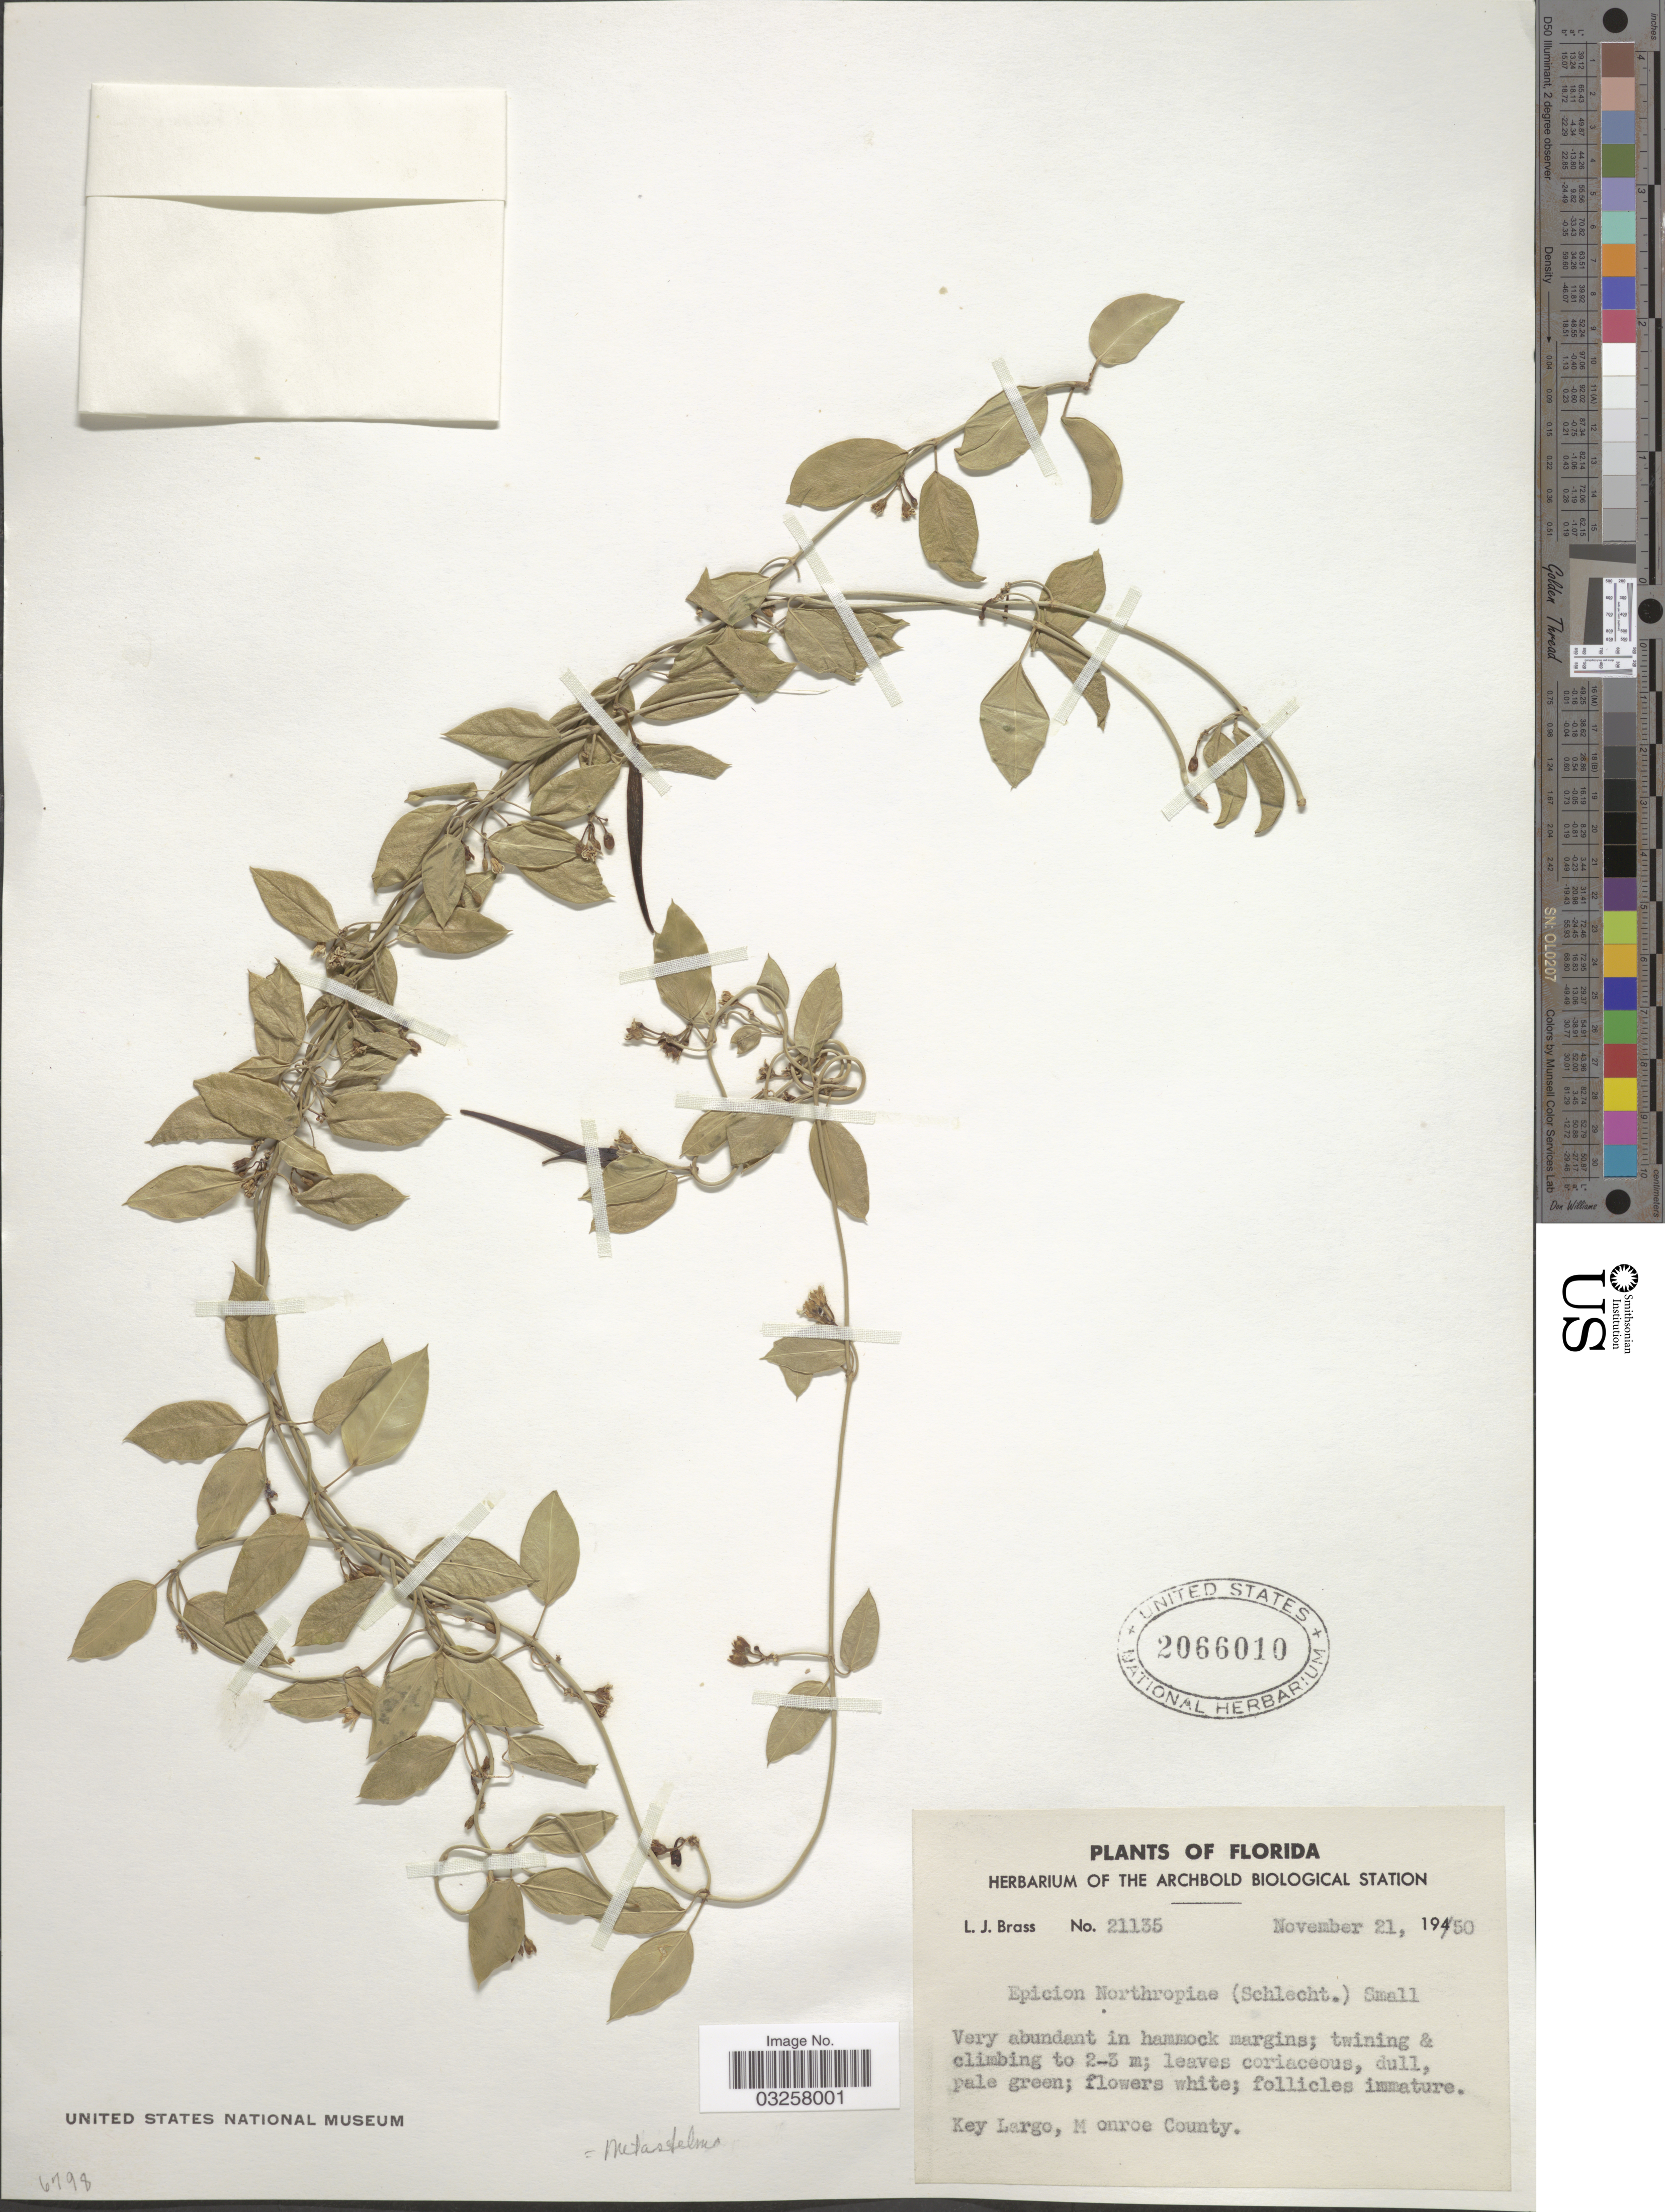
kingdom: Plantae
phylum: Tracheophyta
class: Magnoliopsida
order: Gentianales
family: Apocynaceae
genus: Metastelma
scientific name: Metastelma bahamense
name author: Griseb.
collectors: L. J. Brass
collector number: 21135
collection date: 1950-11-21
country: United States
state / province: Florida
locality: Key Largo, Monroe County.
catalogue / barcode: US 2066010